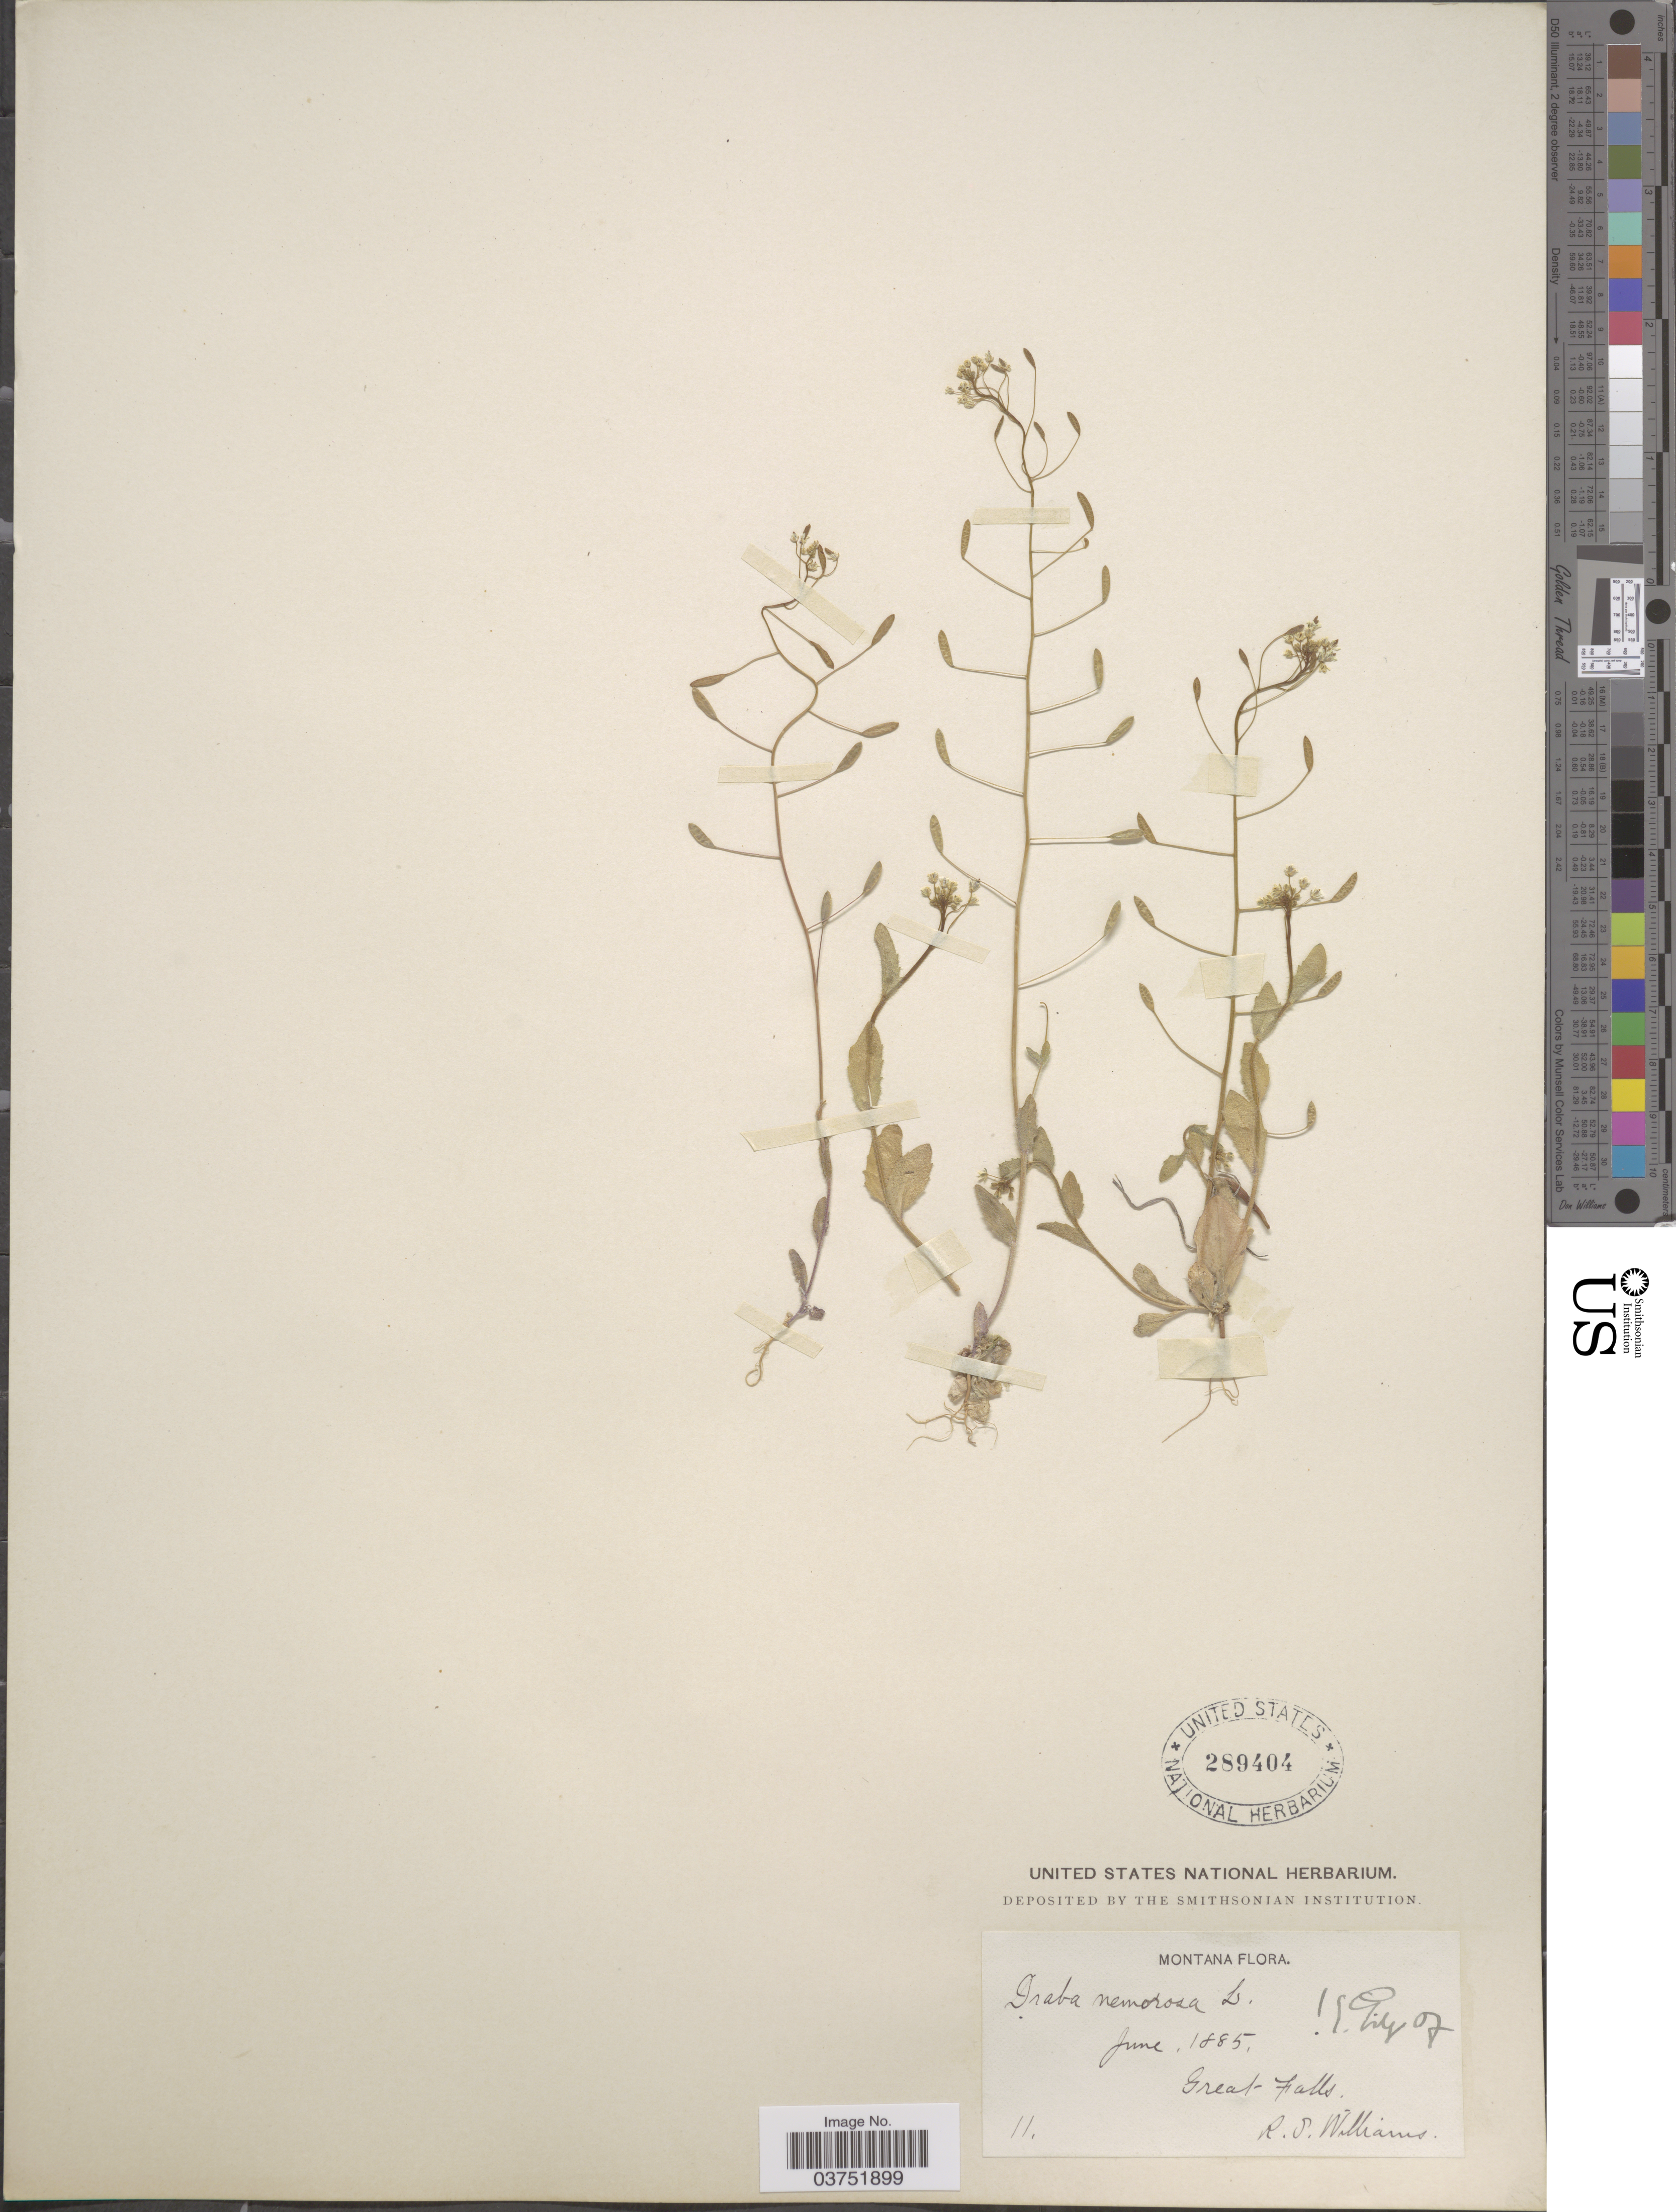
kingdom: Plantae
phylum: Tracheophyta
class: Magnoliopsida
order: Brassicales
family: Brassicaceae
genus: Draba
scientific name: Draba nemorosa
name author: L.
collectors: R. S. Williams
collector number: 11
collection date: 1885-06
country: United States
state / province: Montana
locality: Great falls.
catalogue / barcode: US 289404